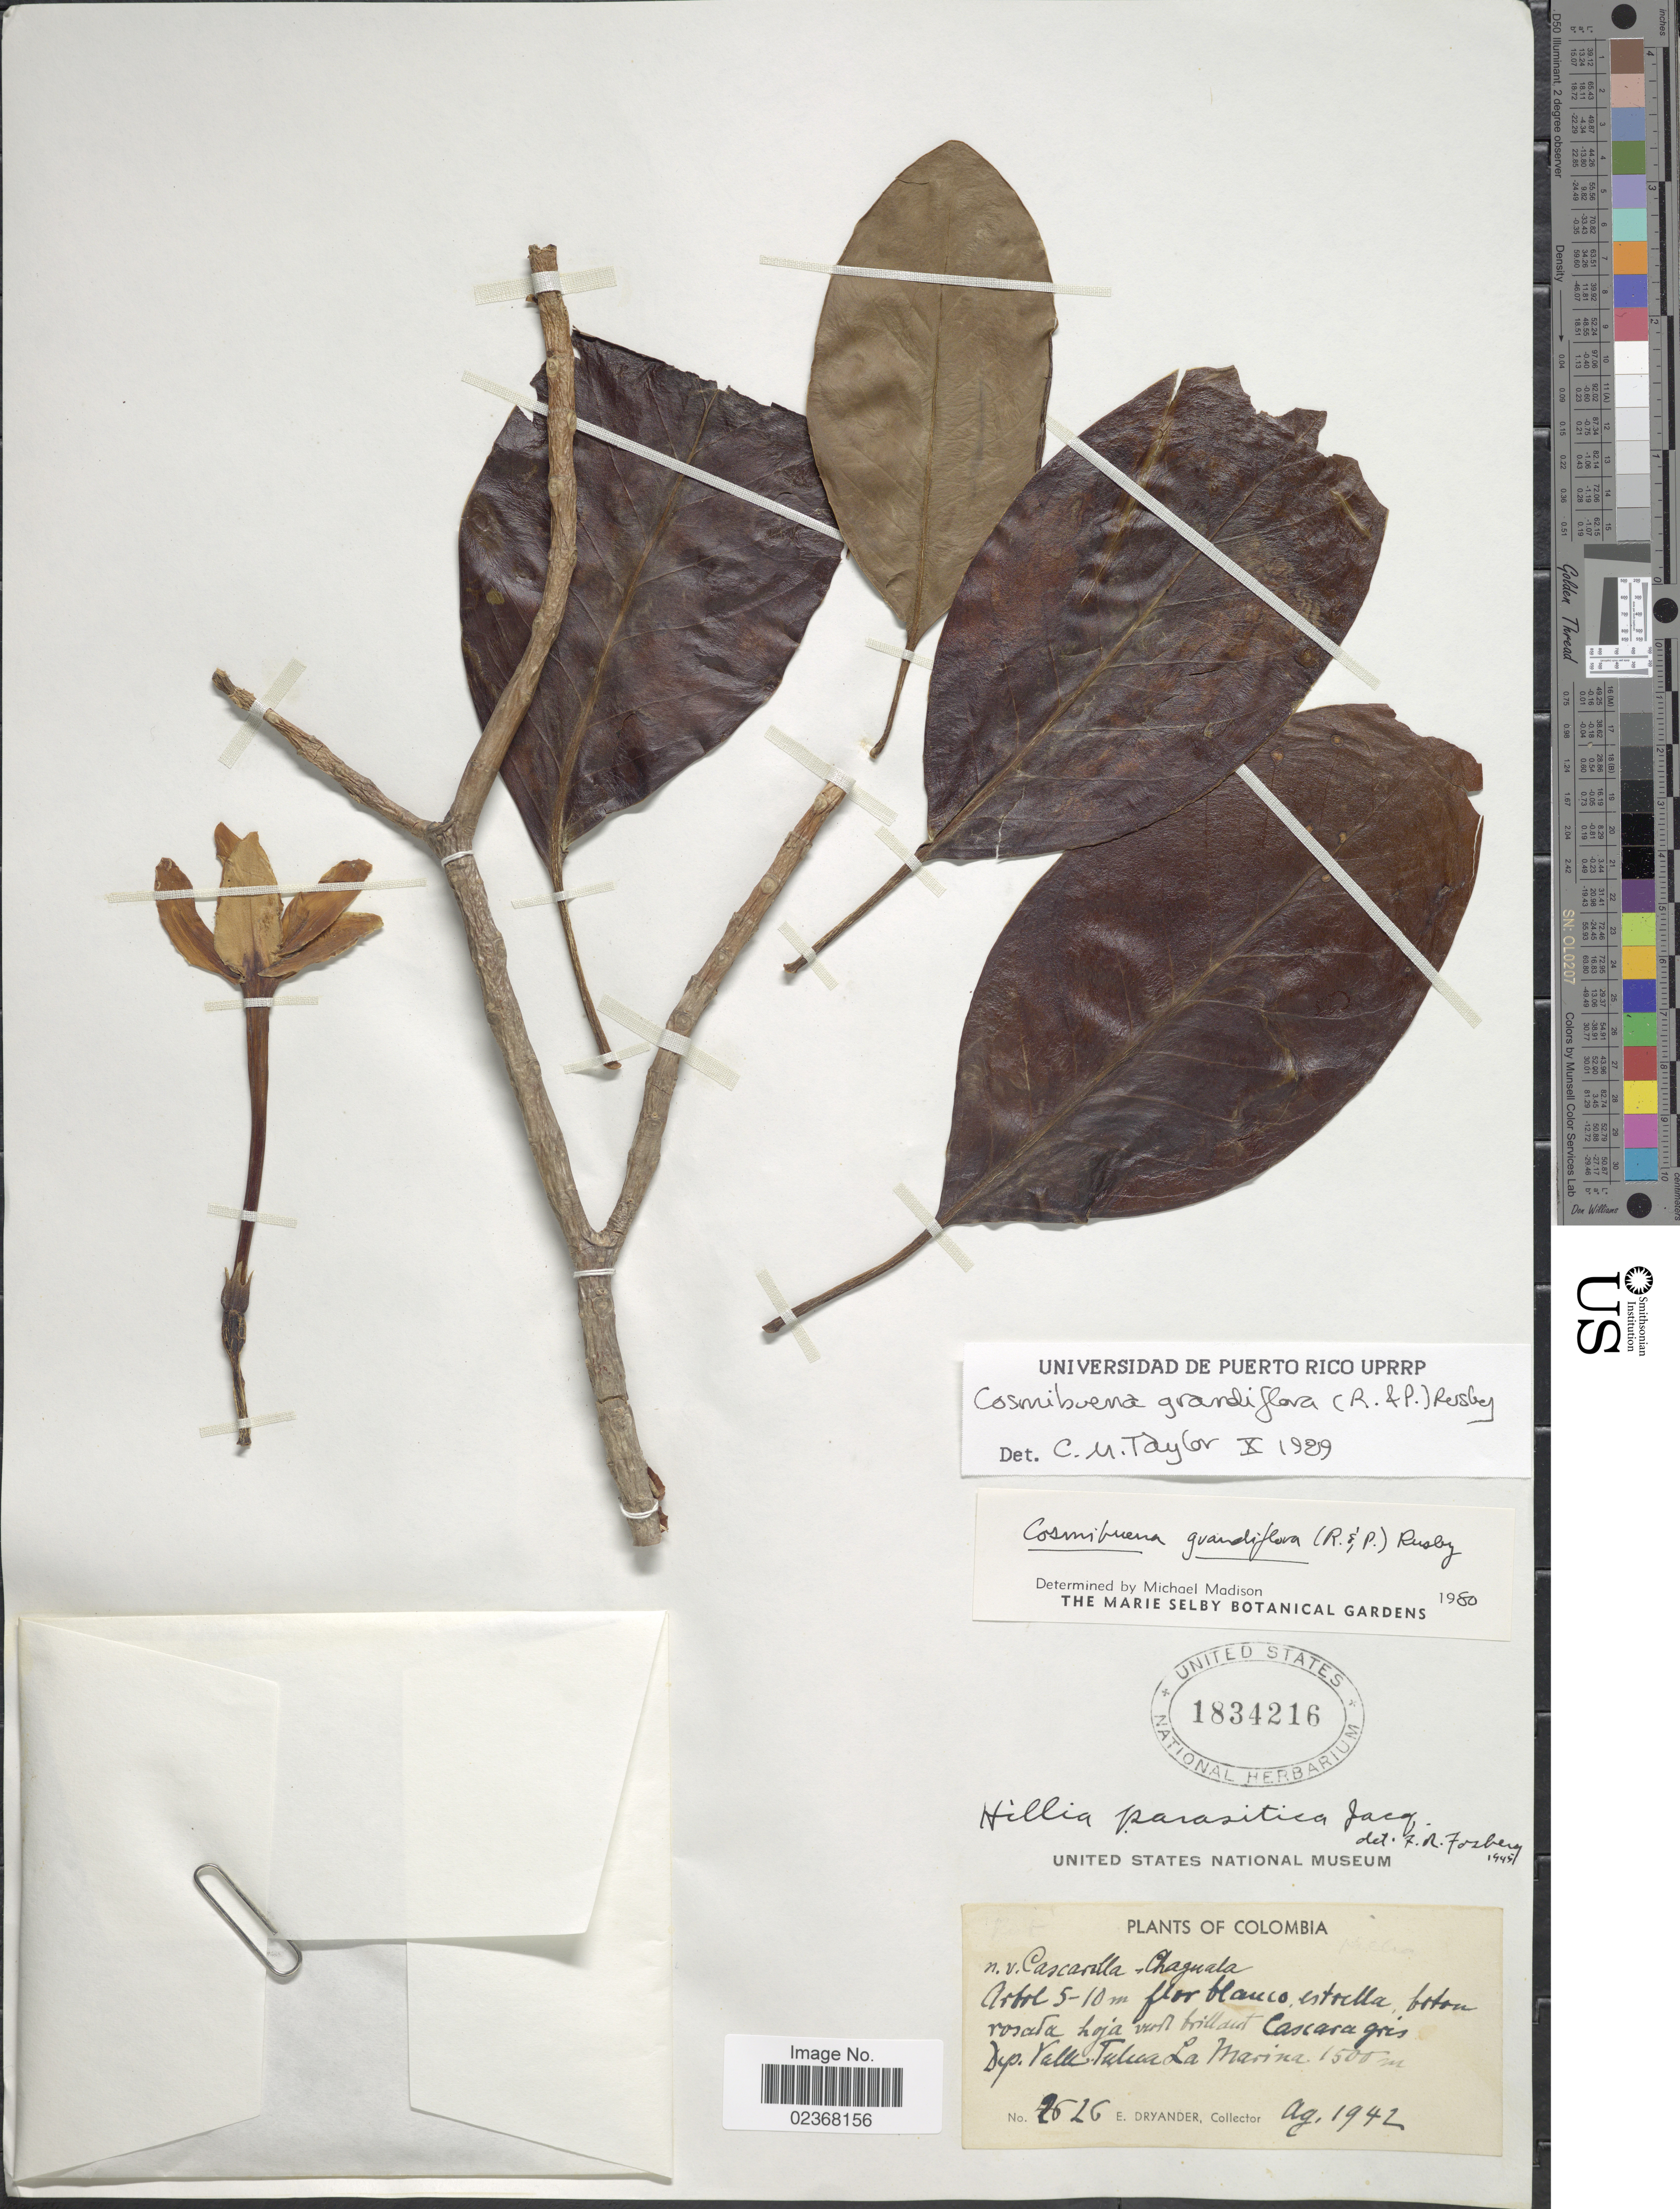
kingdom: Plantae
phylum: Tracheophyta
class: Magnoliopsida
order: Gentianales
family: Rubiaceae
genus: Cosmibuena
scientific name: Cosmibuena grandiflora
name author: (Rose & Pav.) Rusby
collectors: E. Dryander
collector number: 2626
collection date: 1942-08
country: Colombia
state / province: Valle del Cauca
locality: Dep. Valle, Tulua La Marina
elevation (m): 1500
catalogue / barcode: US 1834216